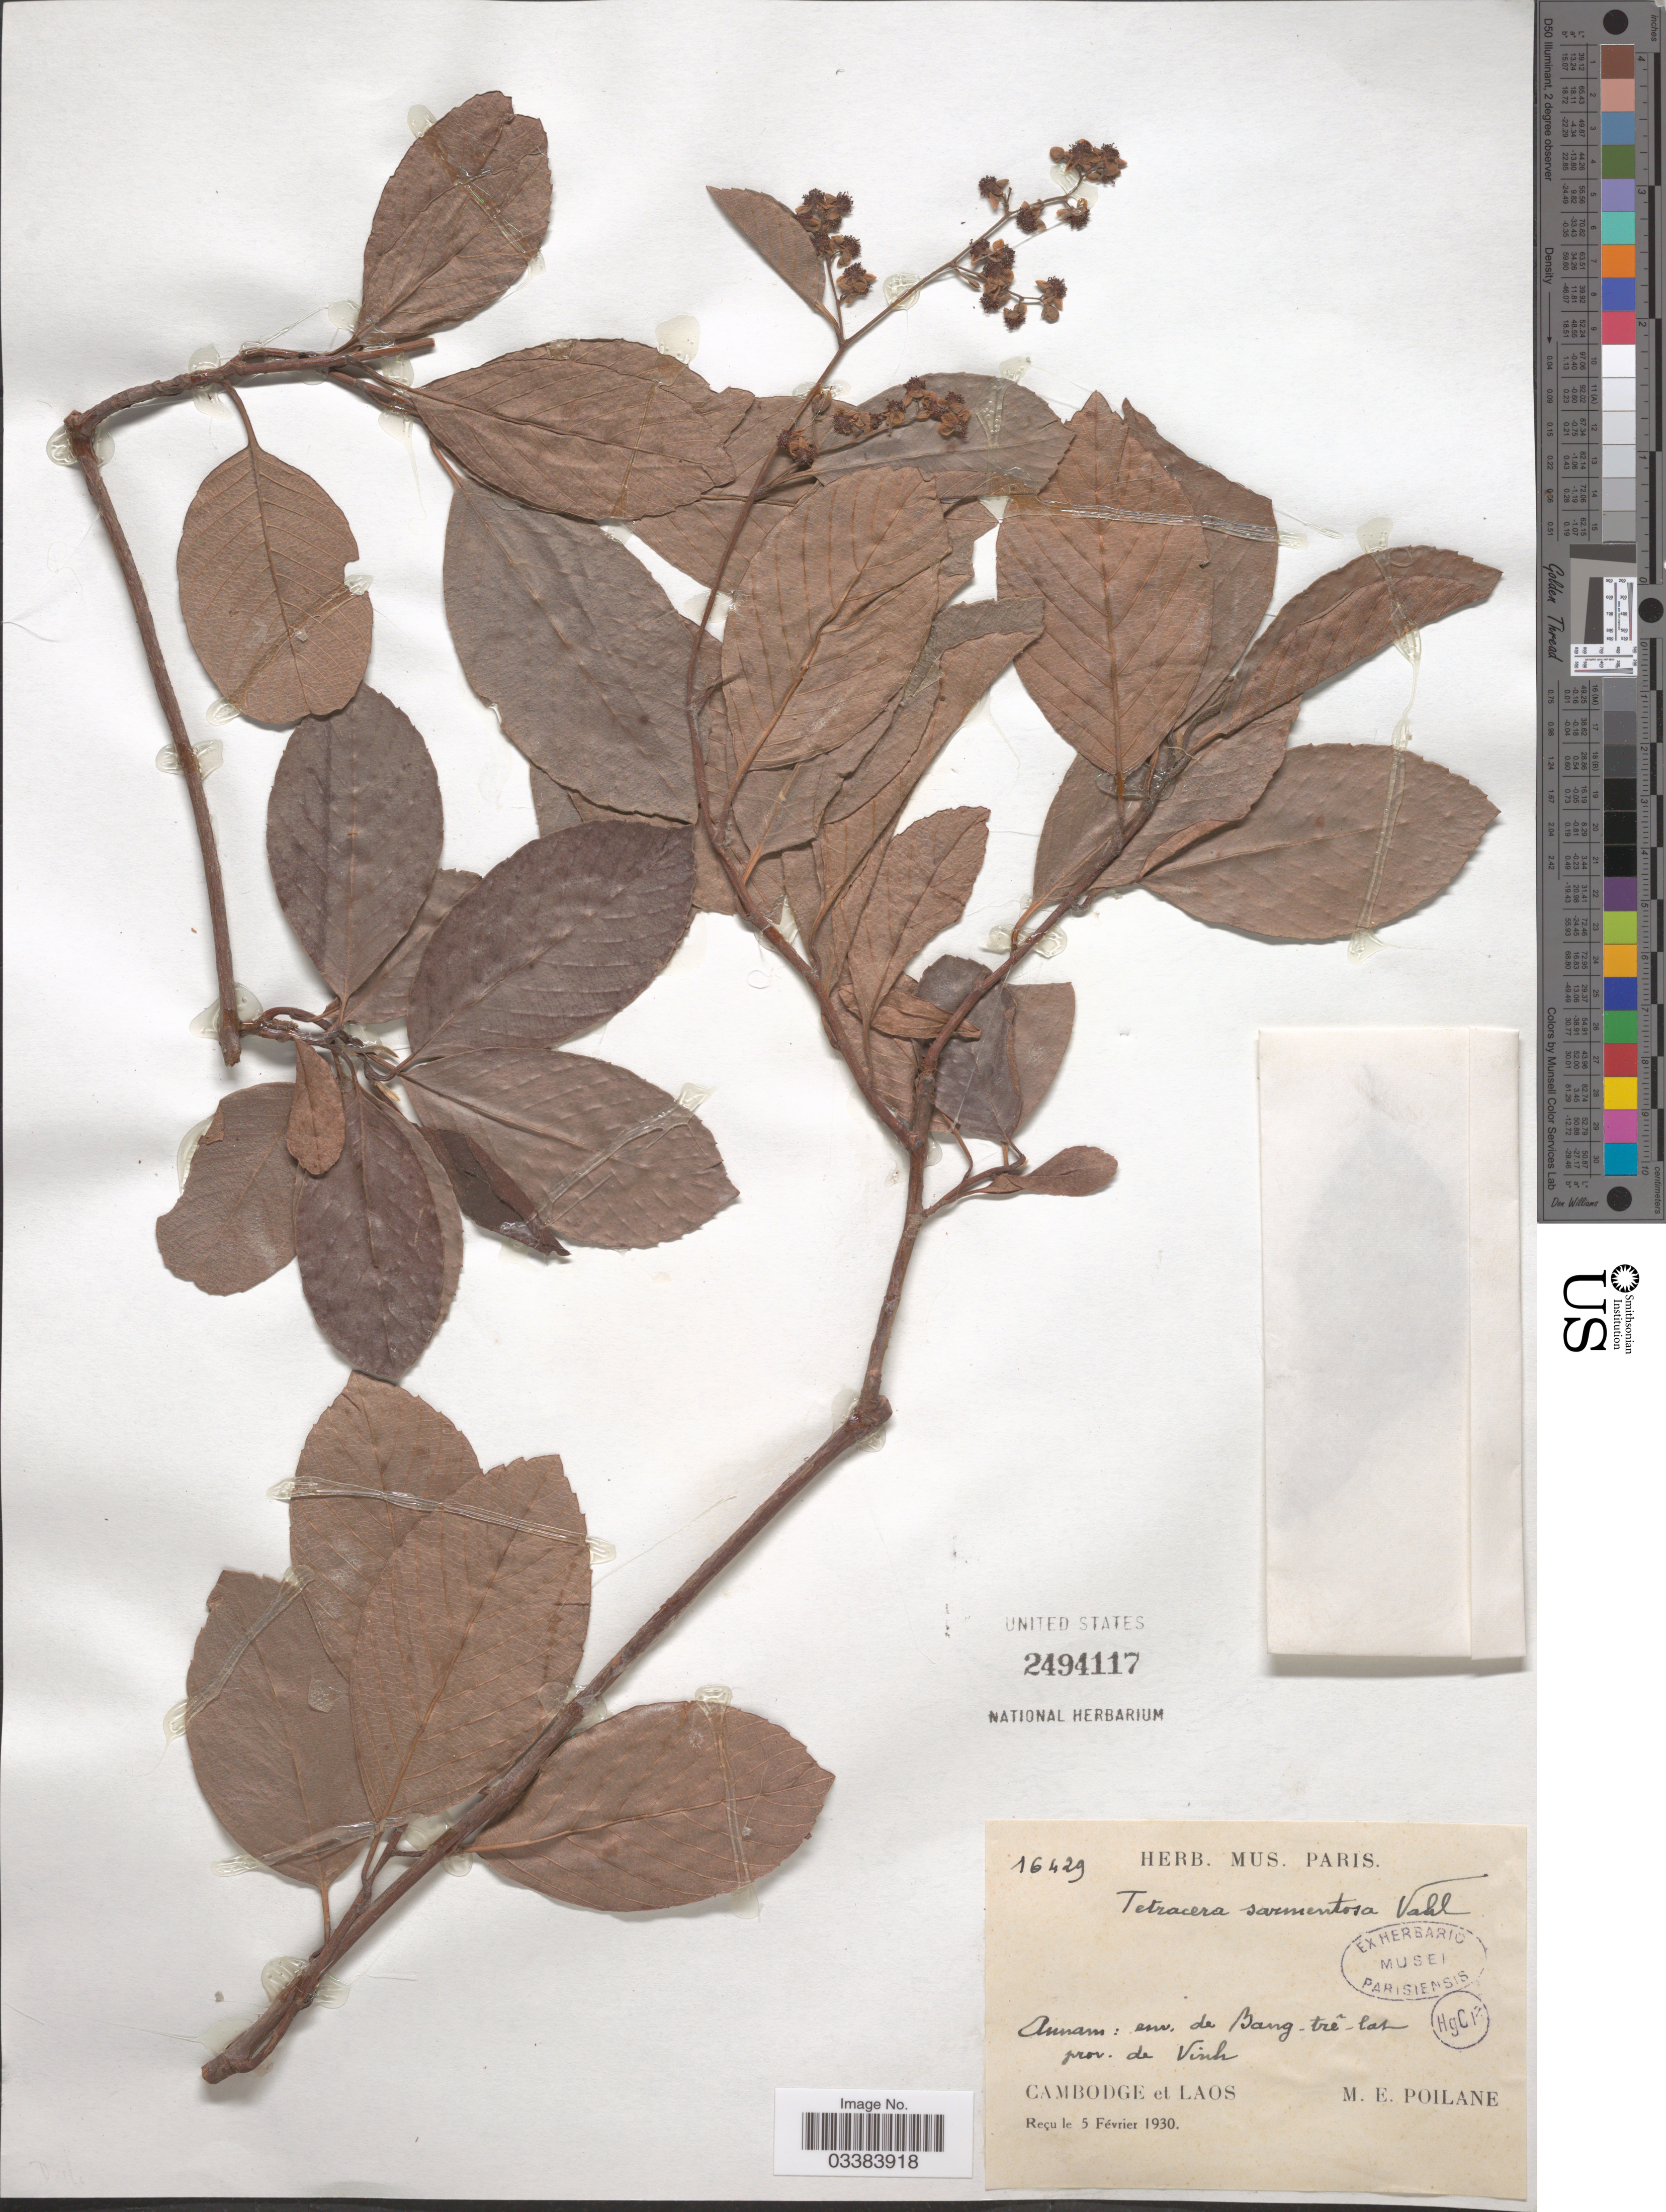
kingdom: Plantae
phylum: Tracheophyta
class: Magnoliopsida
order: Dilleniales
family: Dilleniaceae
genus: Tetracera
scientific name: Tetracera sarmentosa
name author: (L.) Vahl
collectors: M. Poilane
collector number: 16429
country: Vietnam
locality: Annam: env. de Bang-trê-lat [interpreted] prov. de Vinh.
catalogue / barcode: US 2494117